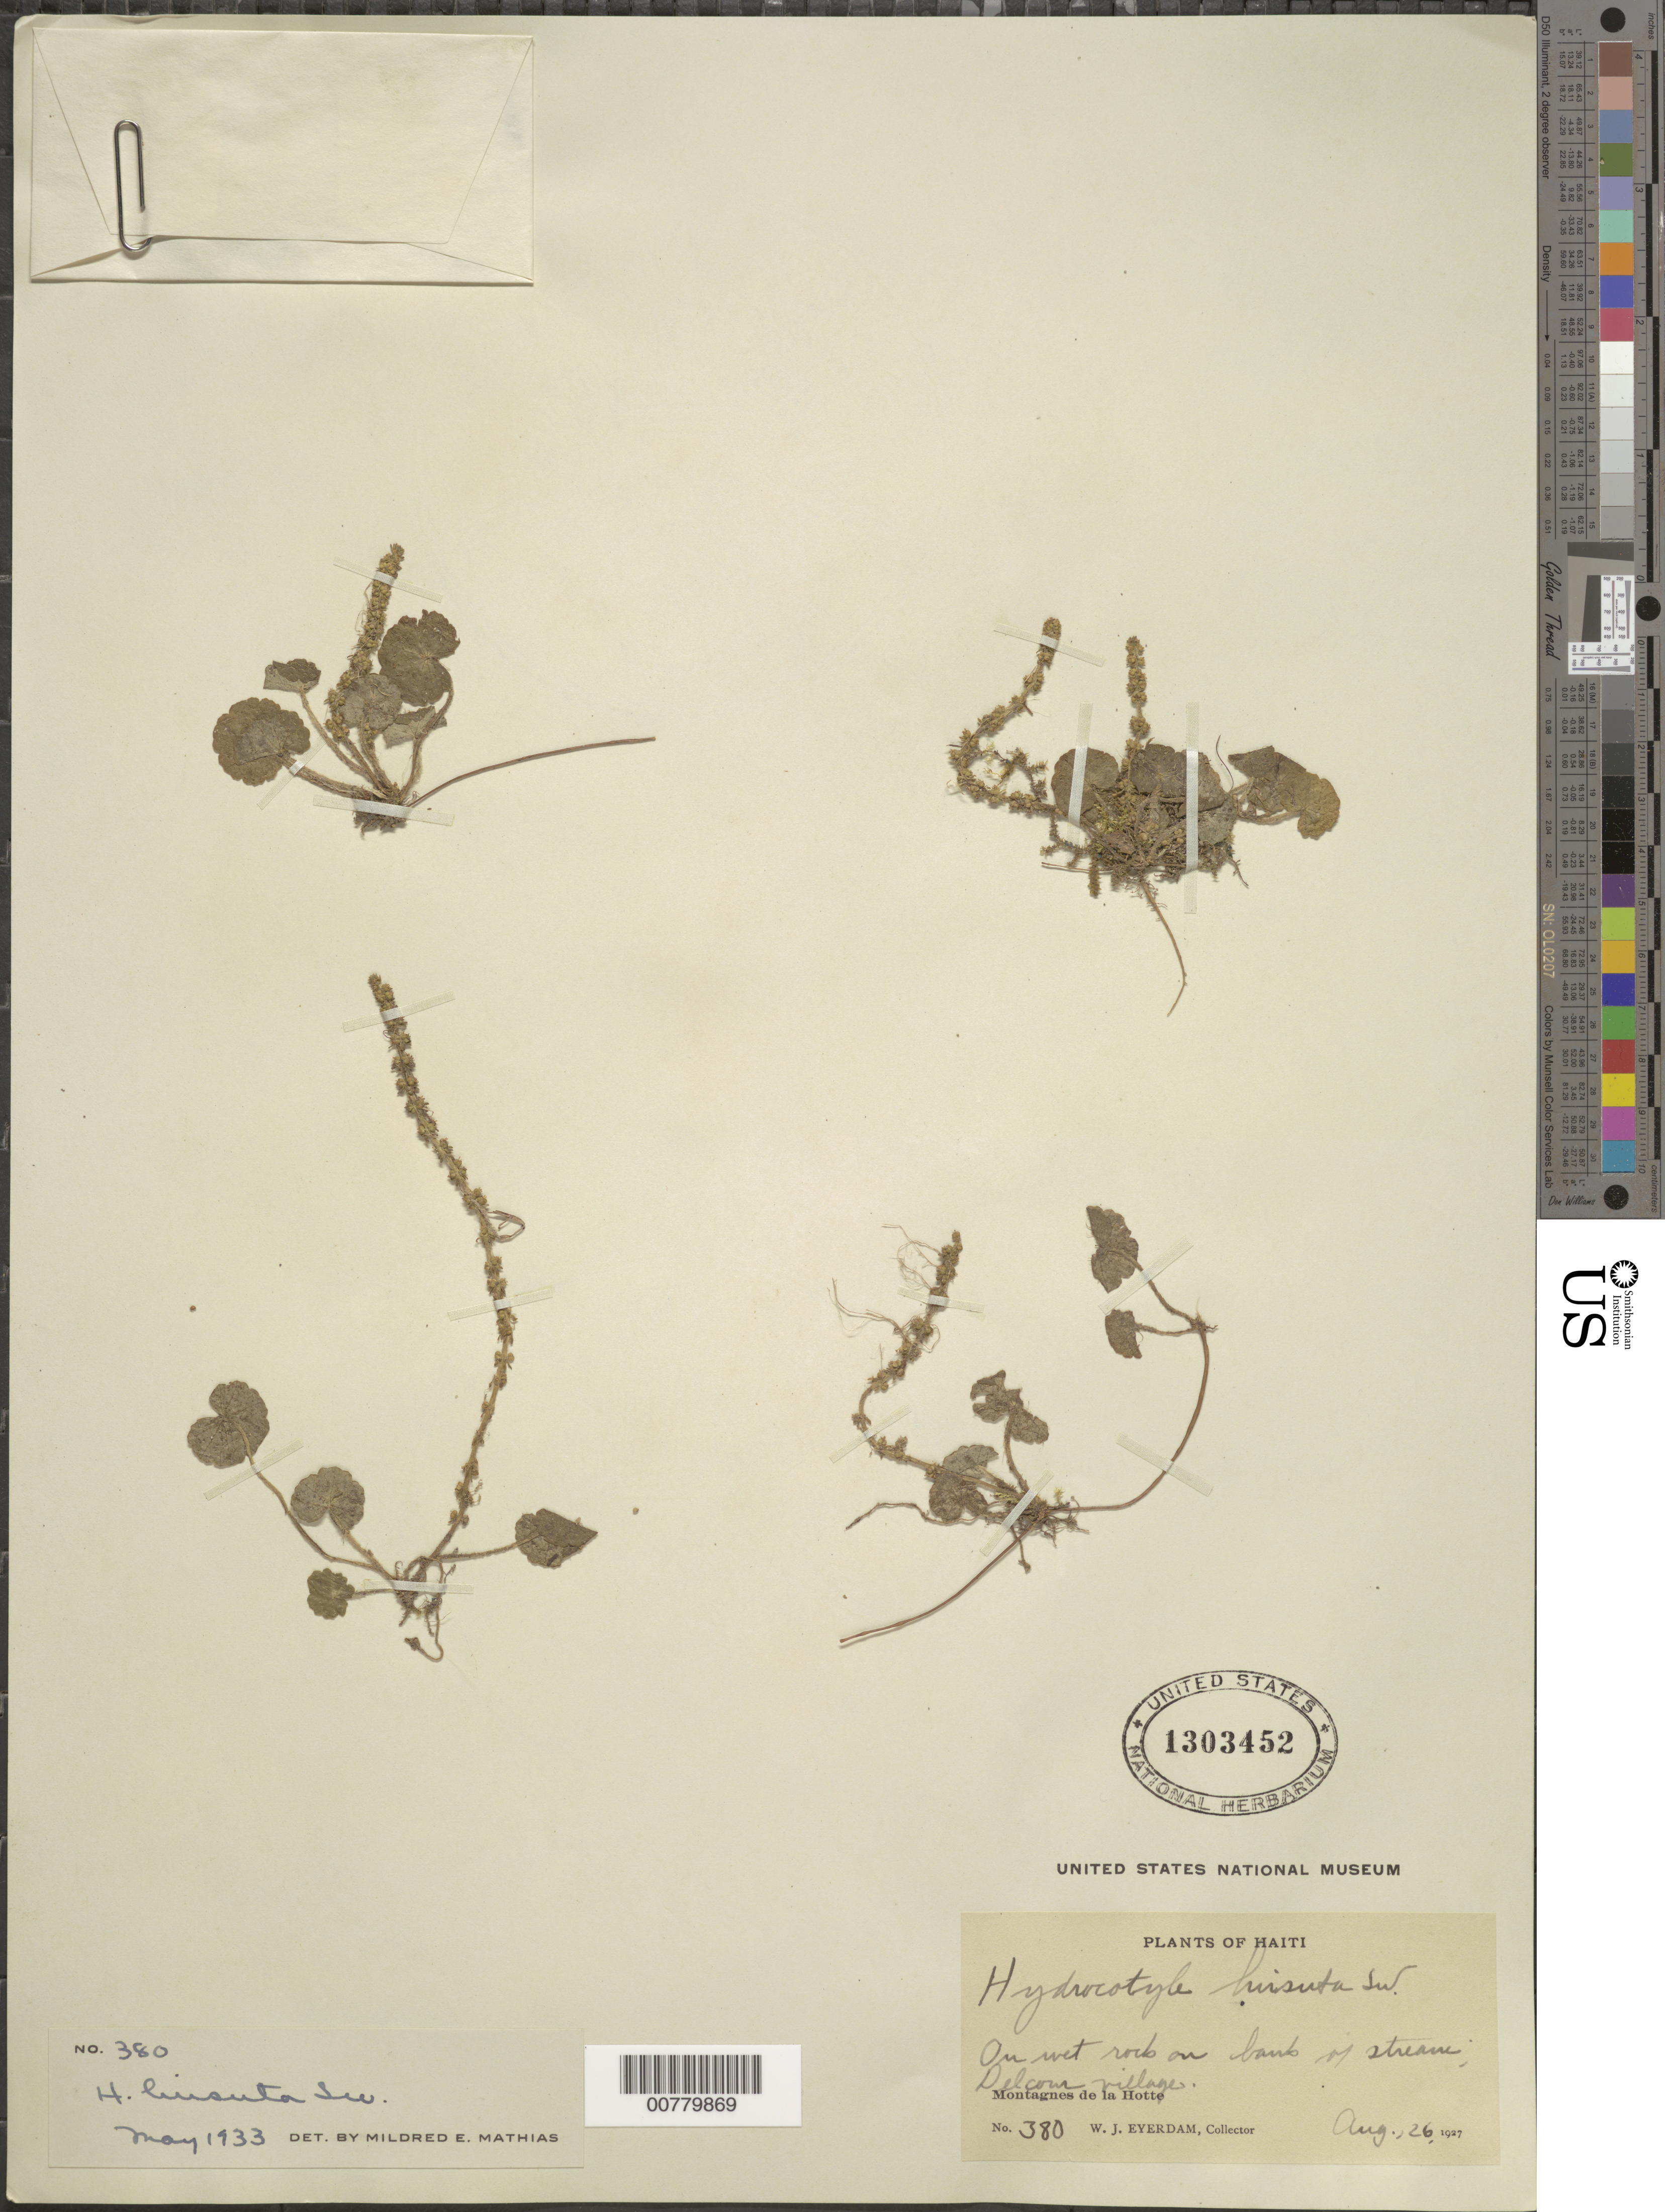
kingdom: Plantae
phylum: Tracheophyta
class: Magnoliopsida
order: Apiales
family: Araliaceae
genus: Hydrocotyle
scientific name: Hydrocotyle hirsuta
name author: Sw.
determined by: Mathias, M. E.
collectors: W. J. Eyerdam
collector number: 380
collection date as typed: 26 Aug 1927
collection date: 1927-08-26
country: Haiti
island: Hispaniola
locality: Montagnes de la Hotte, Delcour village.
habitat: On wet rock on bank of stream.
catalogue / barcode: US 1303452